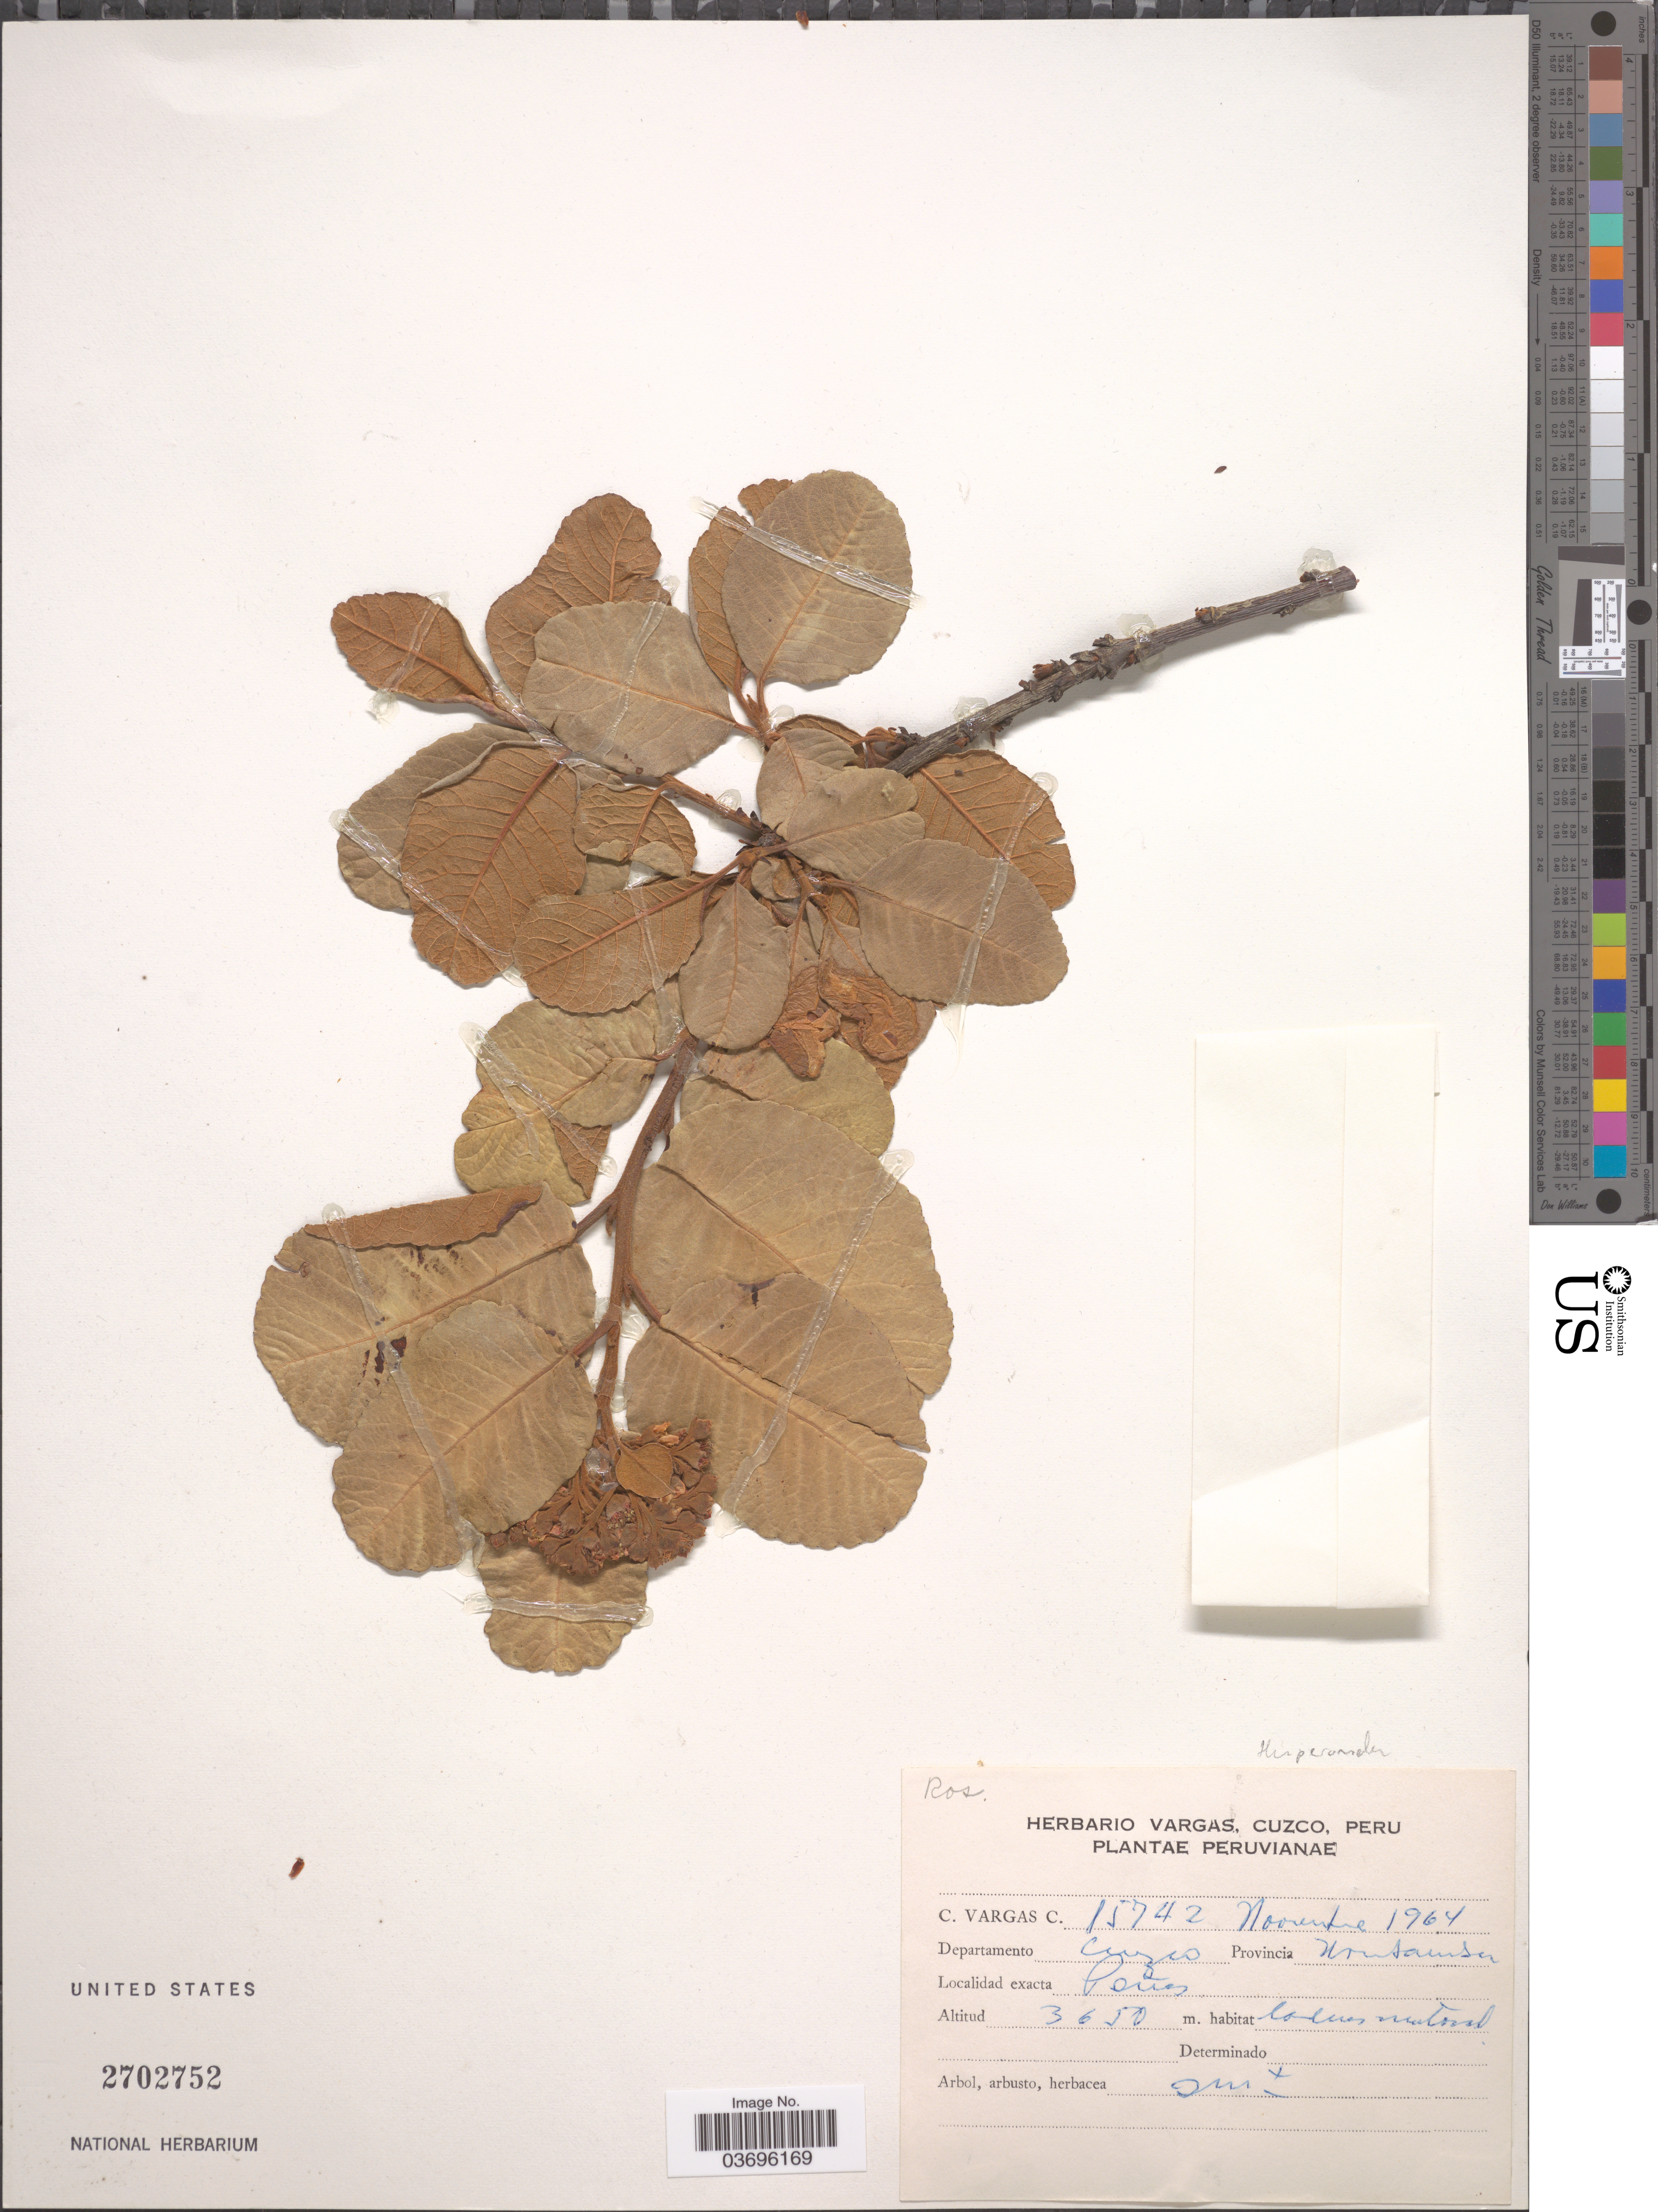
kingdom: Plantae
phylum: Tracheophyta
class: Magnoliopsida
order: Rosales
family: Rosaceae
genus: Hesperomeles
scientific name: Hesperomeles sp.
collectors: C. Vargas Calderón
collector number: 15742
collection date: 1964-11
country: Peru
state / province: Cusco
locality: Departamento Cusco. Provincia Urubamba. Peñas.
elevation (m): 3650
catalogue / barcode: US 2702752